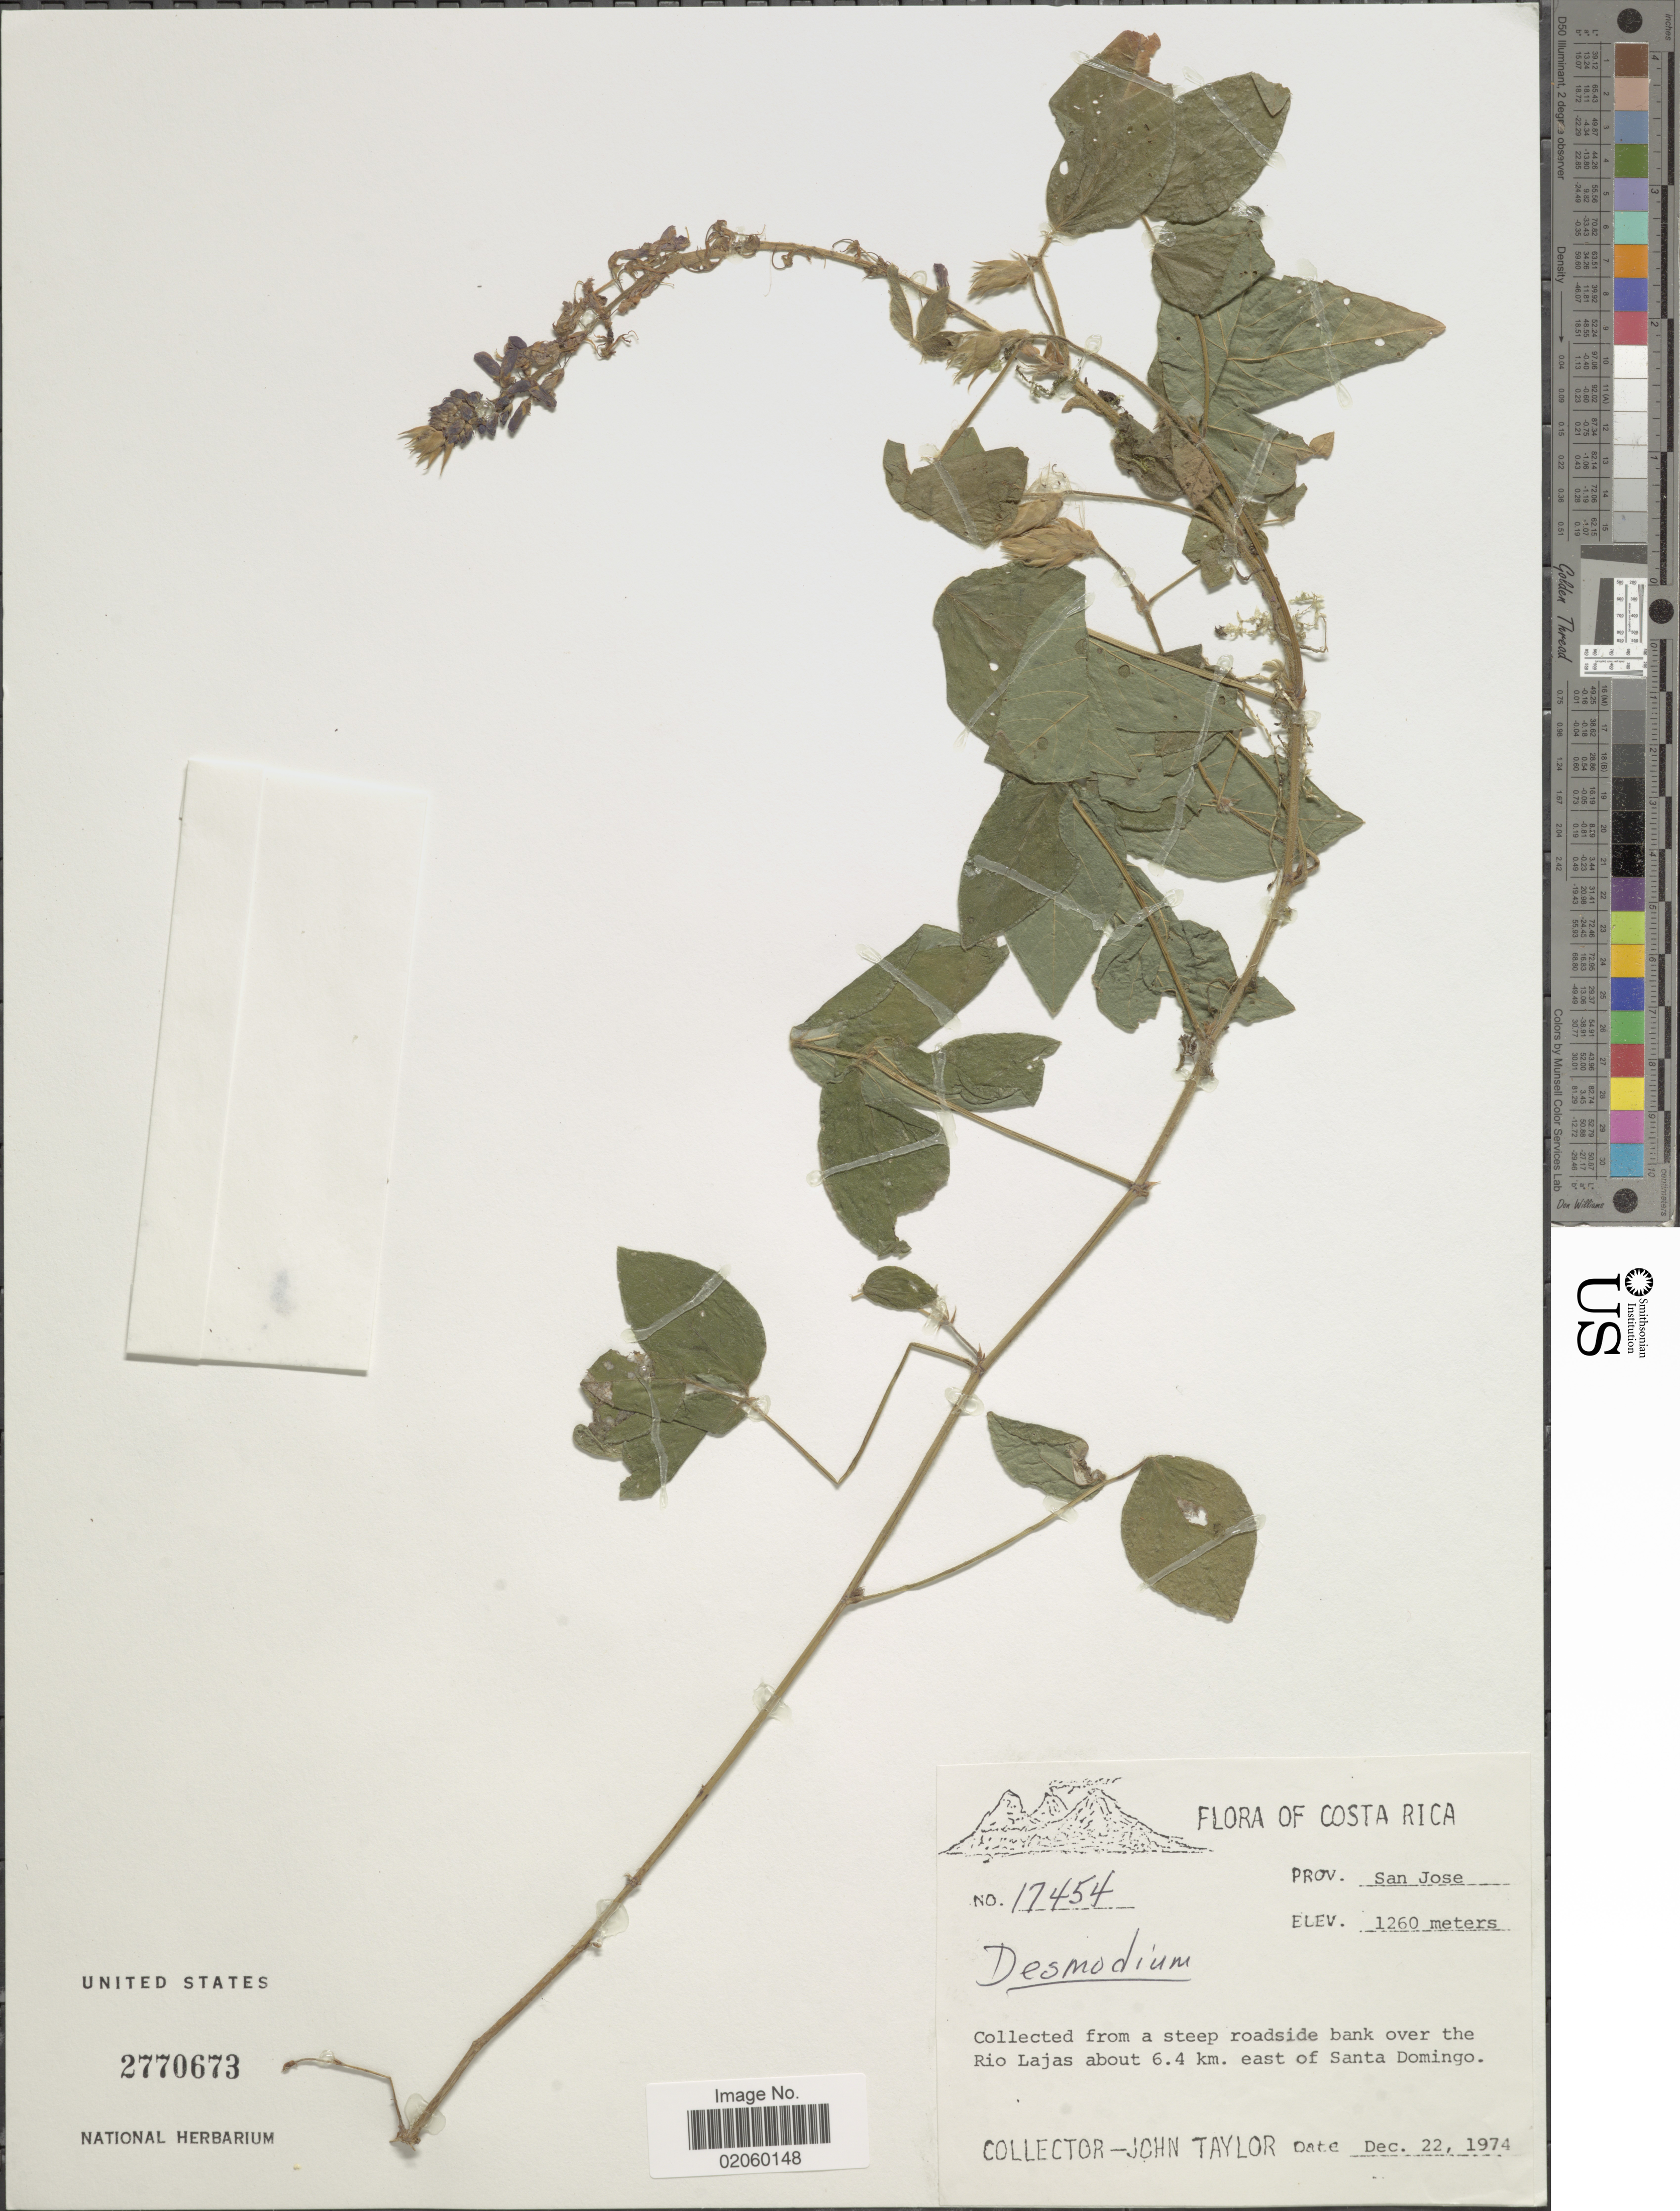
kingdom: Plantae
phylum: Tracheophyta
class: Magnoliopsida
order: Fabales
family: Fabaceae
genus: Desmodium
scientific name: Desmodium sp.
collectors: J. Taylor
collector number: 17454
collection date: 1974-12-22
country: Costa Rica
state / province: San José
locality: Bank over the Rio Lajas about 6.4 km east of Santa Domingo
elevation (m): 1260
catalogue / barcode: US 2770673